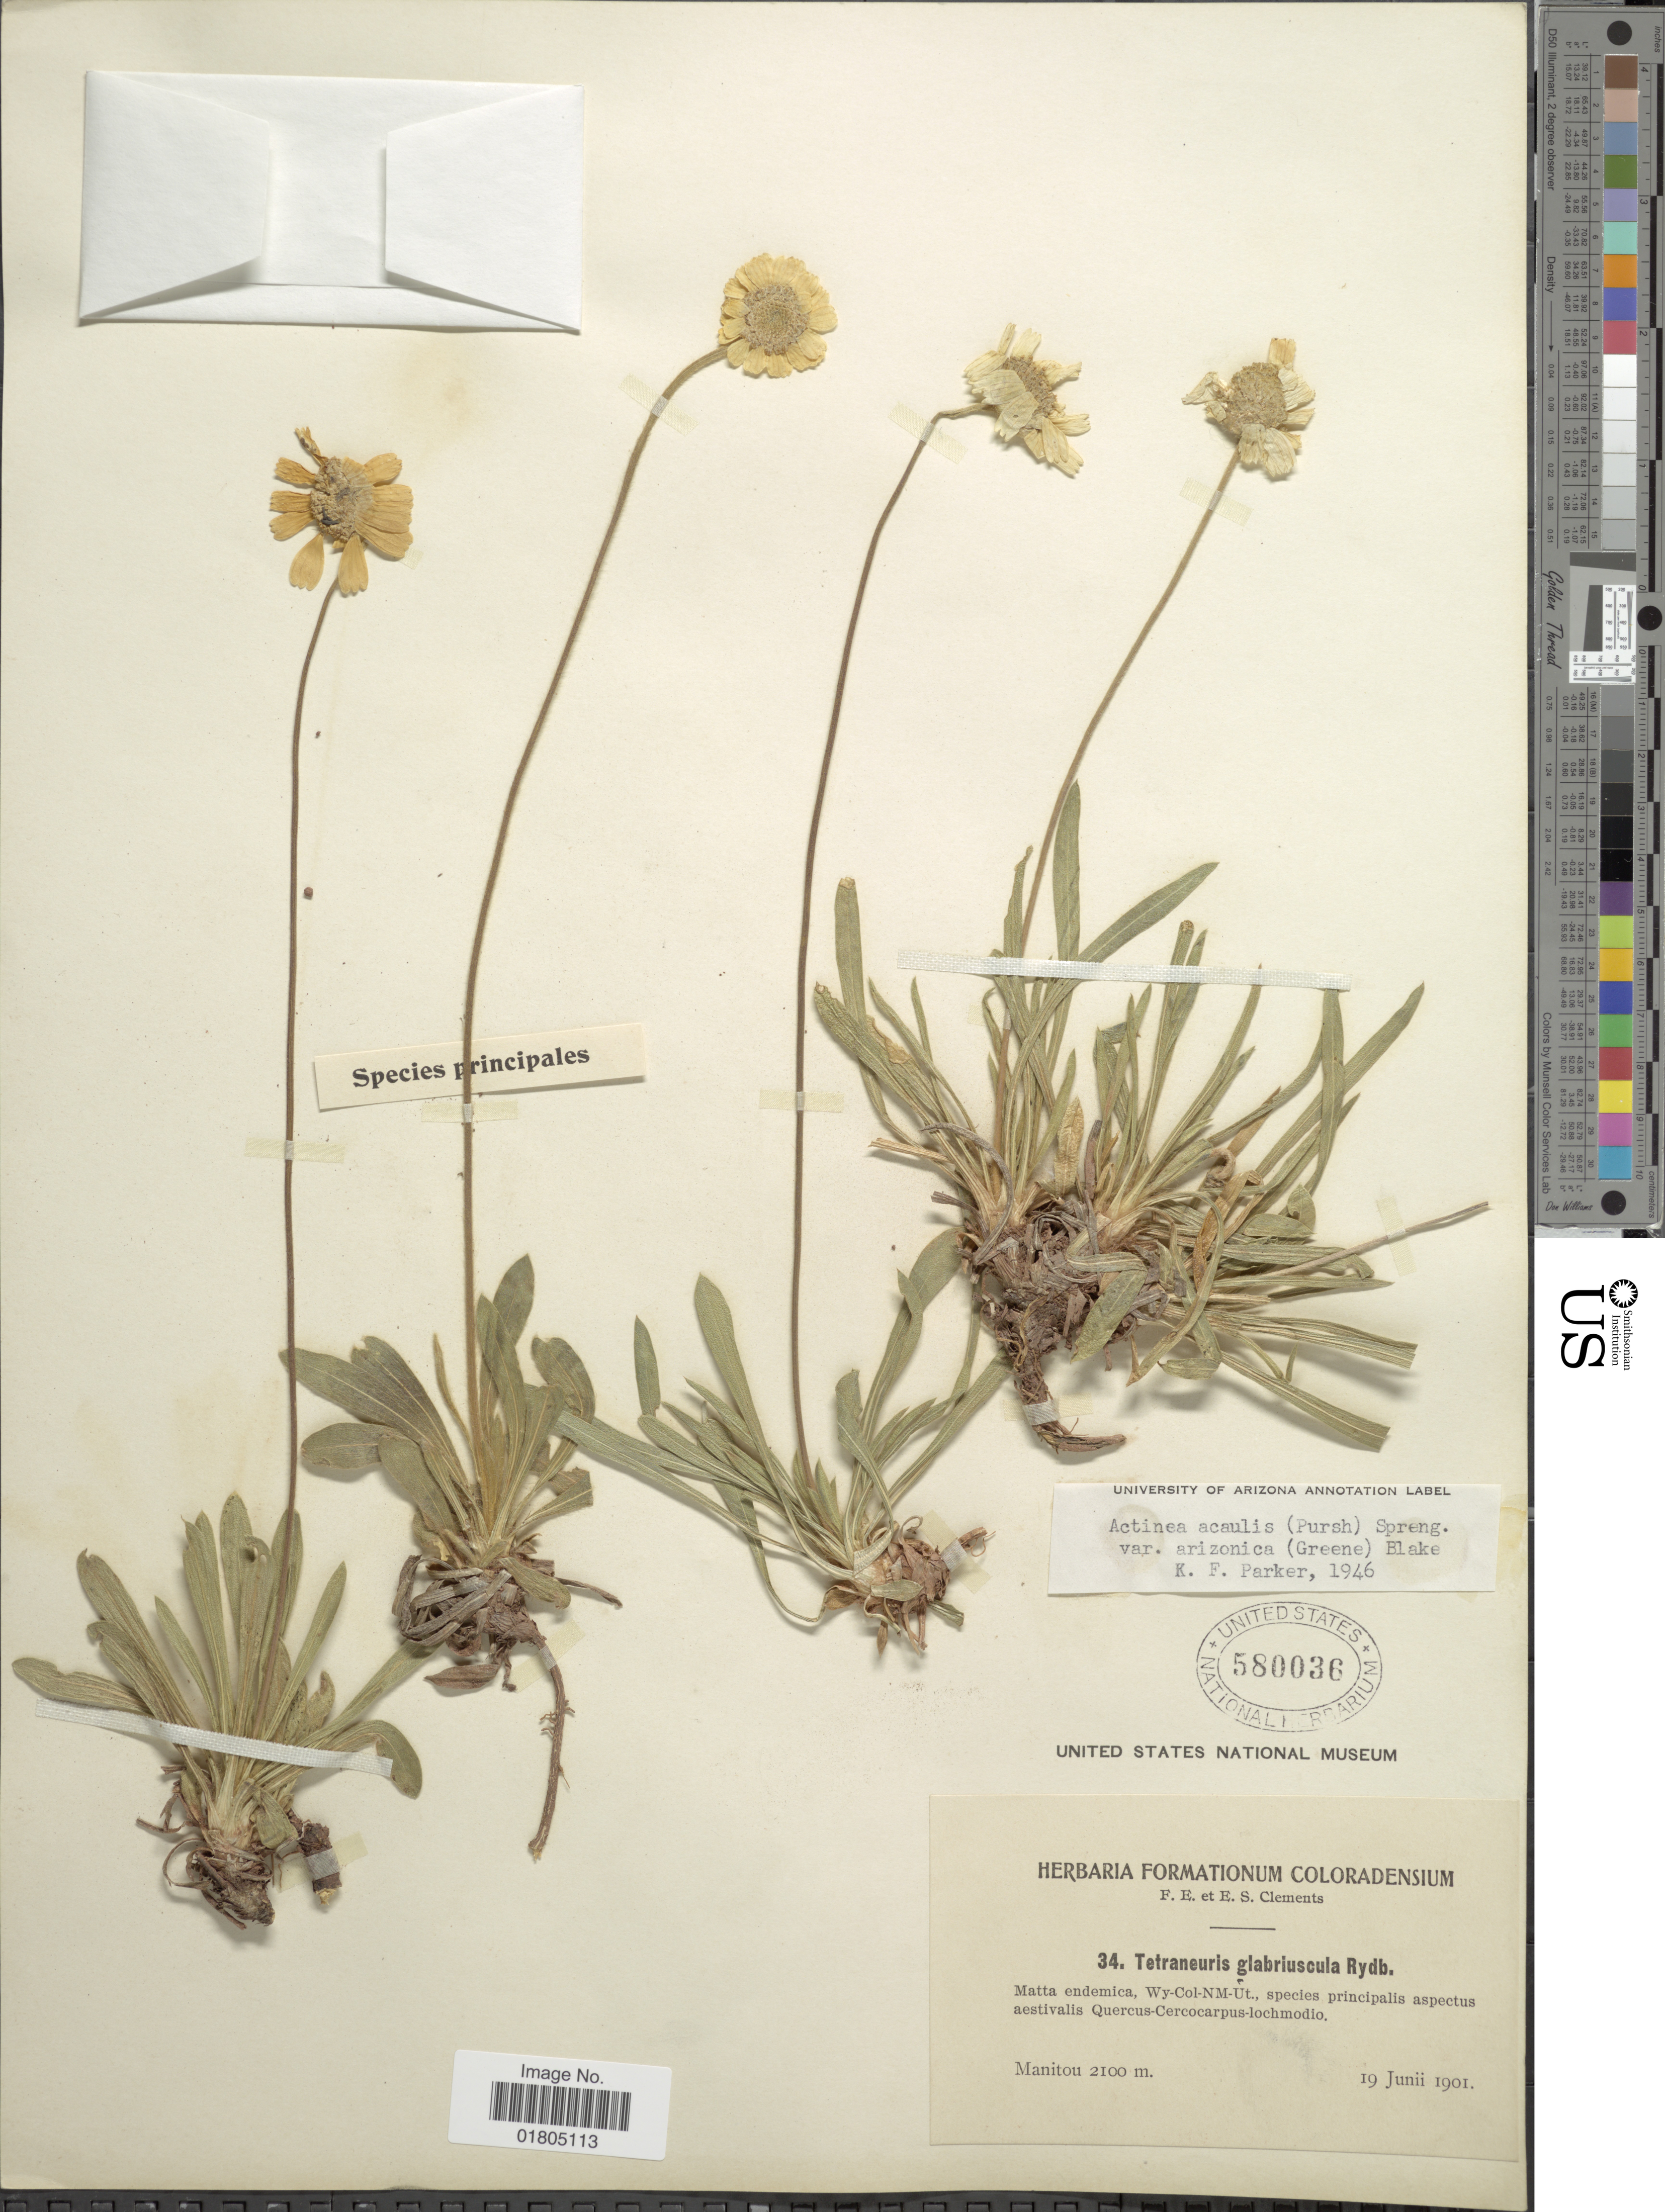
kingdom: Plantae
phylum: Tracheophyta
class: Magnoliopsida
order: Asterales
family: Asteraceae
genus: Actinea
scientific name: Actinea acaulis var. arizonica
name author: (Greene) S.F. Blake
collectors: F. E. Clements & E. S. Clements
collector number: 34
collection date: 1901-06-19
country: United States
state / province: Colorado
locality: Manitou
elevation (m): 2100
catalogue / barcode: US 580036